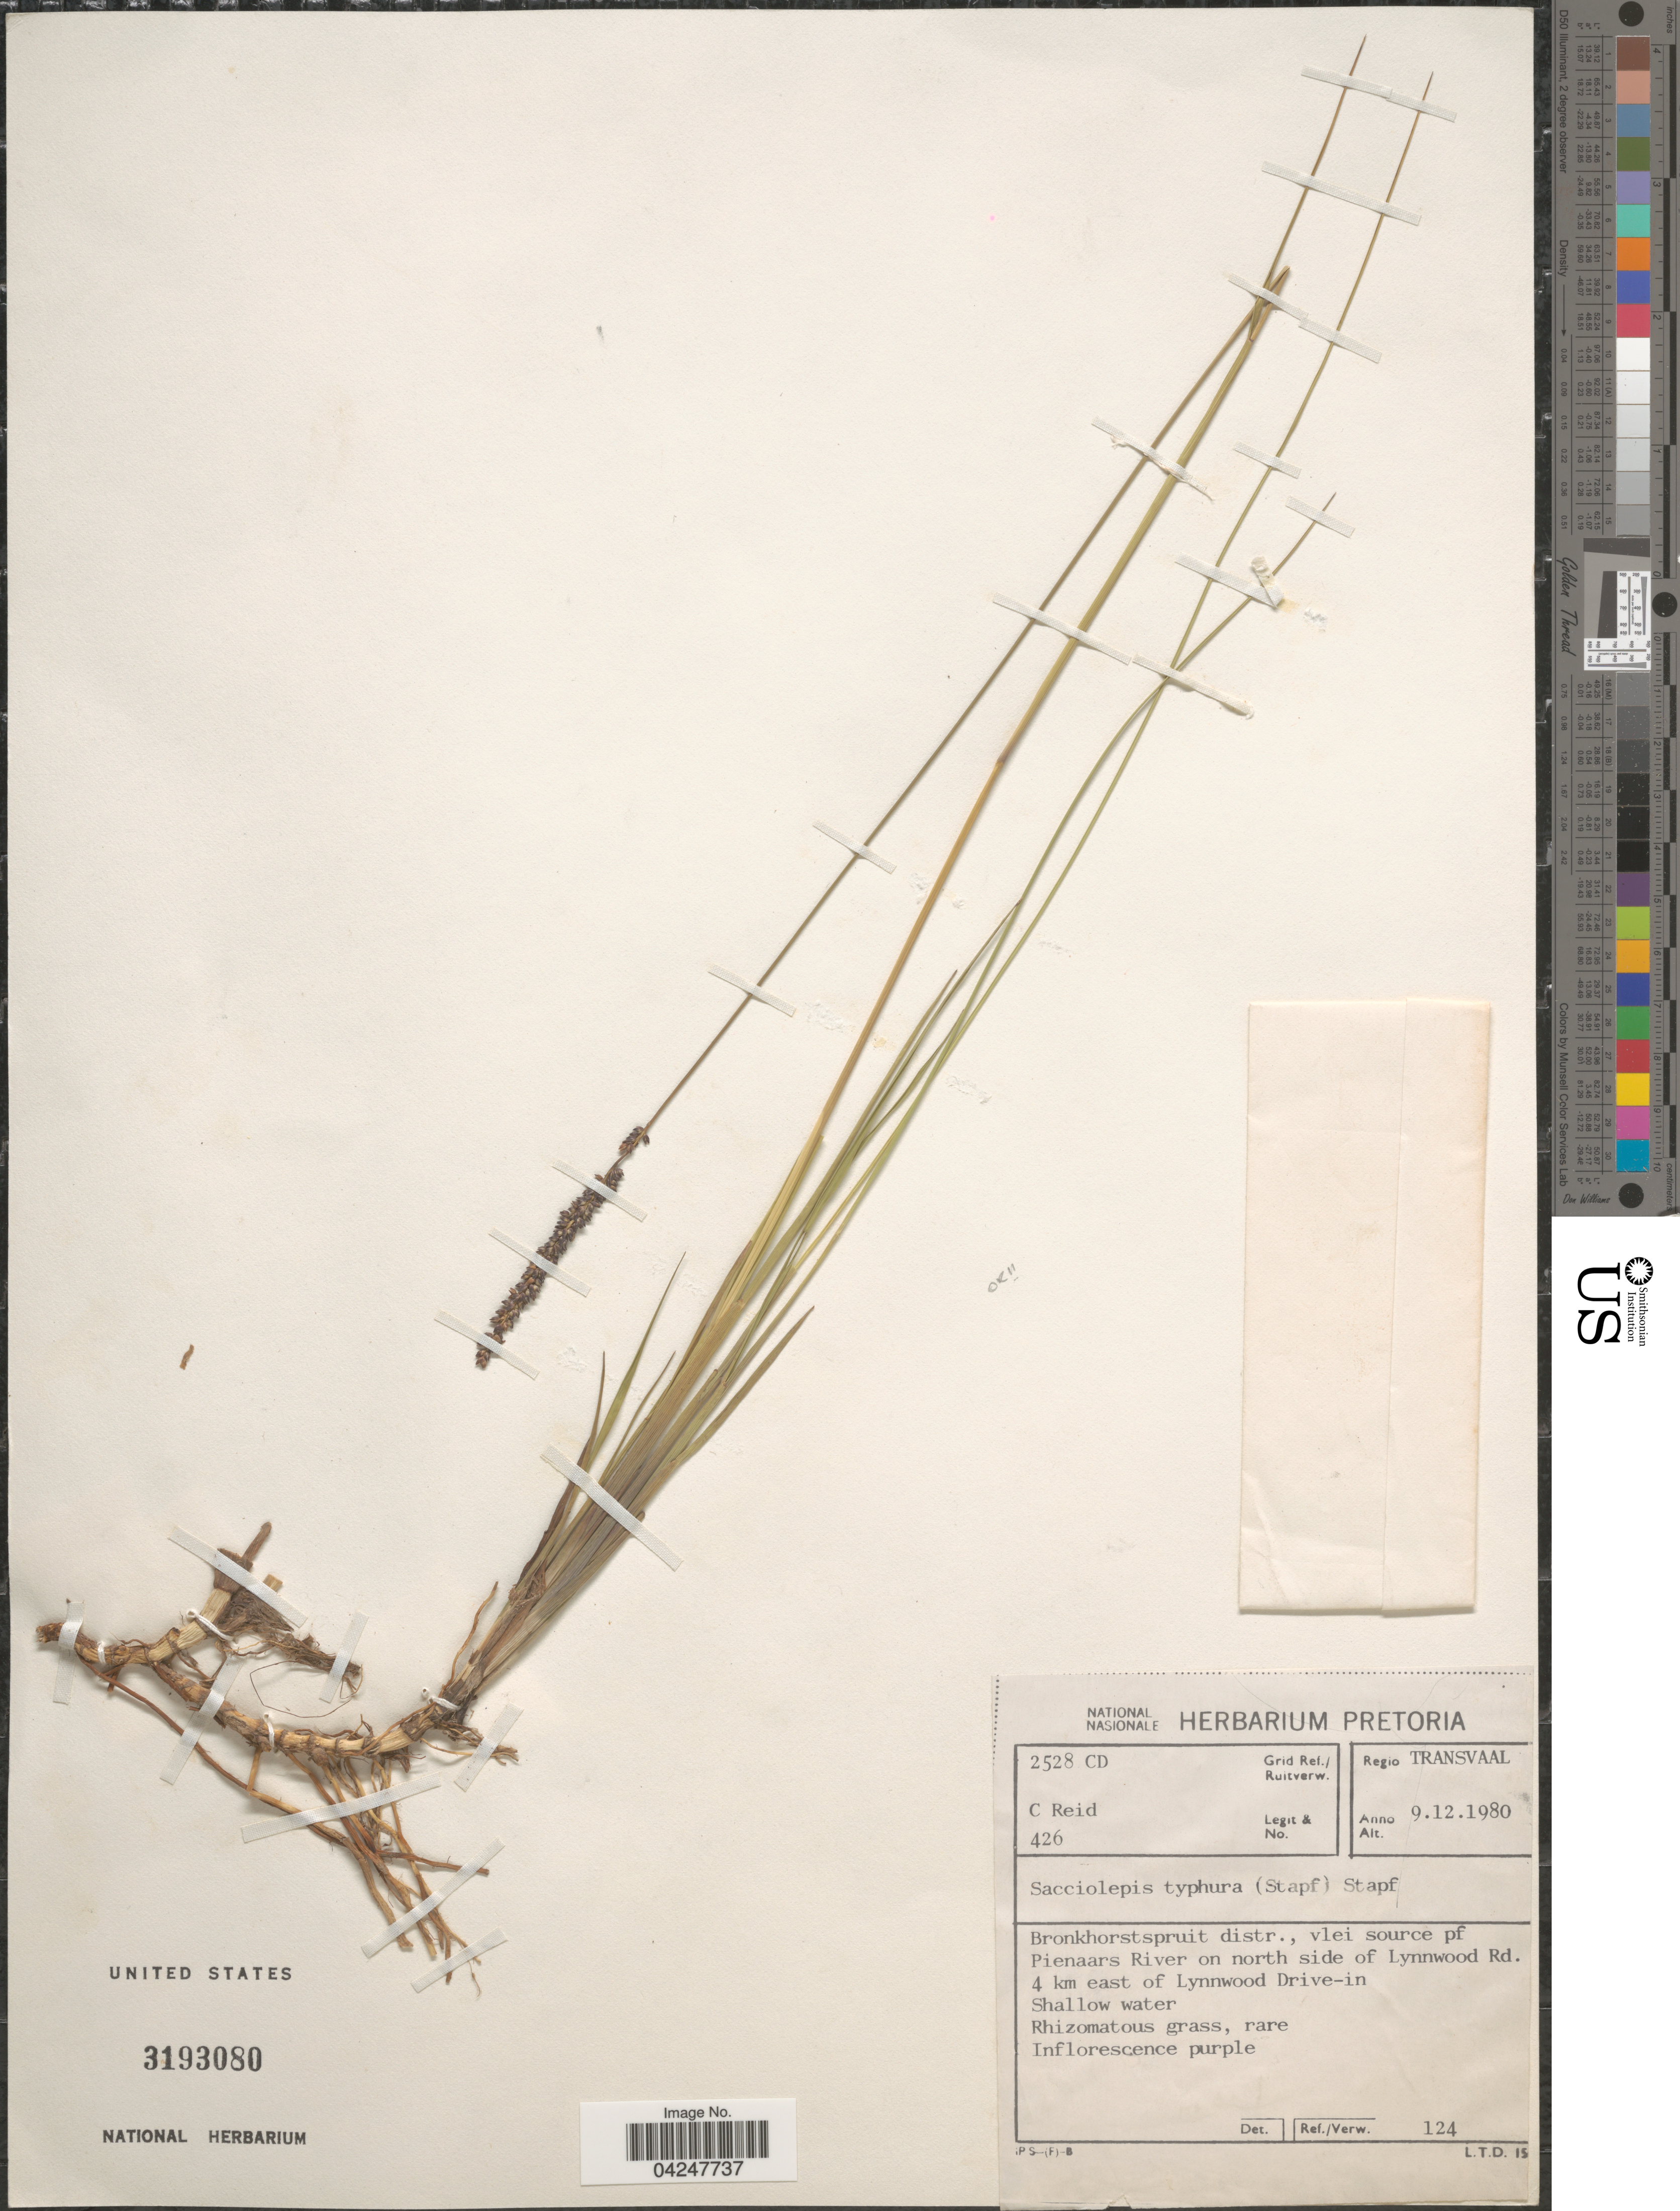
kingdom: Plantae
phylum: Tracheophyta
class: Liliopsida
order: Poales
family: Poaceae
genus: Sacciolepis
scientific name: Sacciolepis typhura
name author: (Stapf) Stapf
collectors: C. Reid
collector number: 426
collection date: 1980-12-09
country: South Africa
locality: Regio Transvaal. Bronkhorstspruit distr., vlei source of Pienaard River on north side of Lynnwood Rd. 4 km east of Lynnwood Drive-in Shallow water. Grid Ref./Ruiverw. 2528 CD.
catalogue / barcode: US 3193080